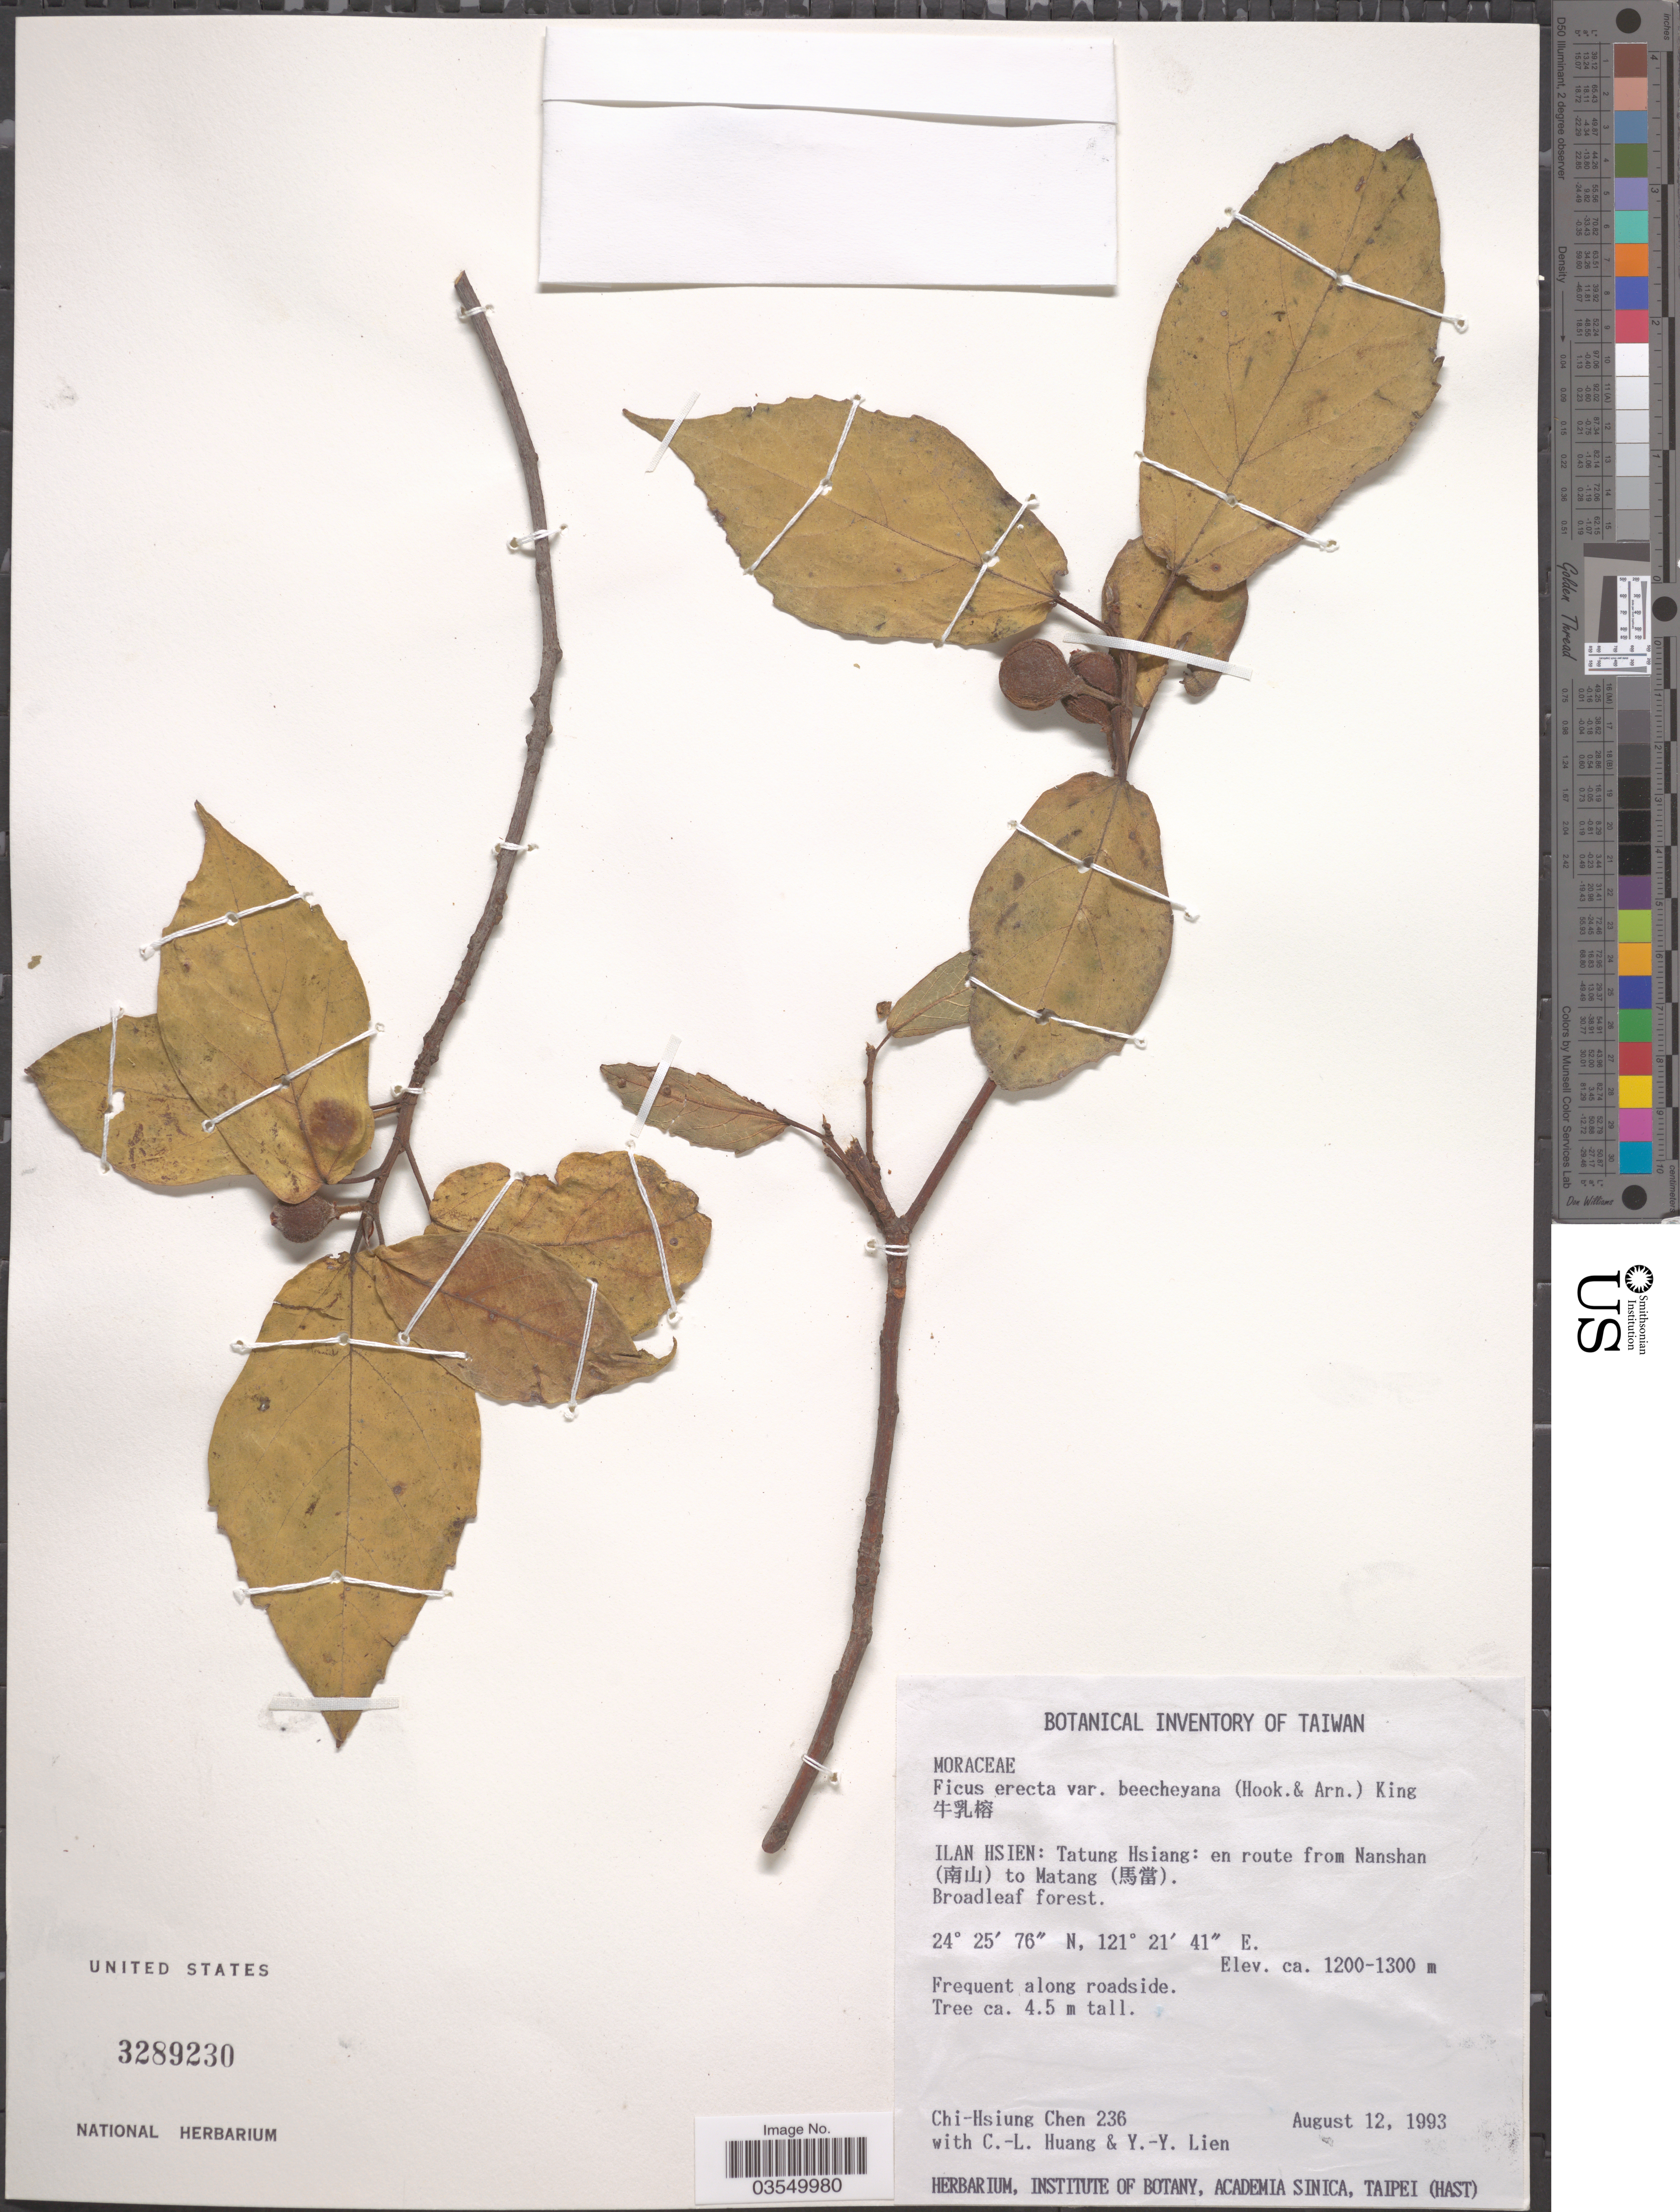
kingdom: Plantae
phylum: Tracheophyta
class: Magnoliopsida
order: Rosales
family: Moraceae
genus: Ficus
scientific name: Ficus erecta var. beecheyana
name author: (Hook. & Arn.) King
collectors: C.-H. Chen, C.-L. Huang & Y. Y. Lien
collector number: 236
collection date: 1993-08-12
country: Taiwan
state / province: Taitung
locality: Ilan Hsien: Tatung Hsiang: en route from Nanshan (X) to Matang (X).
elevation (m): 1200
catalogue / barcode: US 3289230